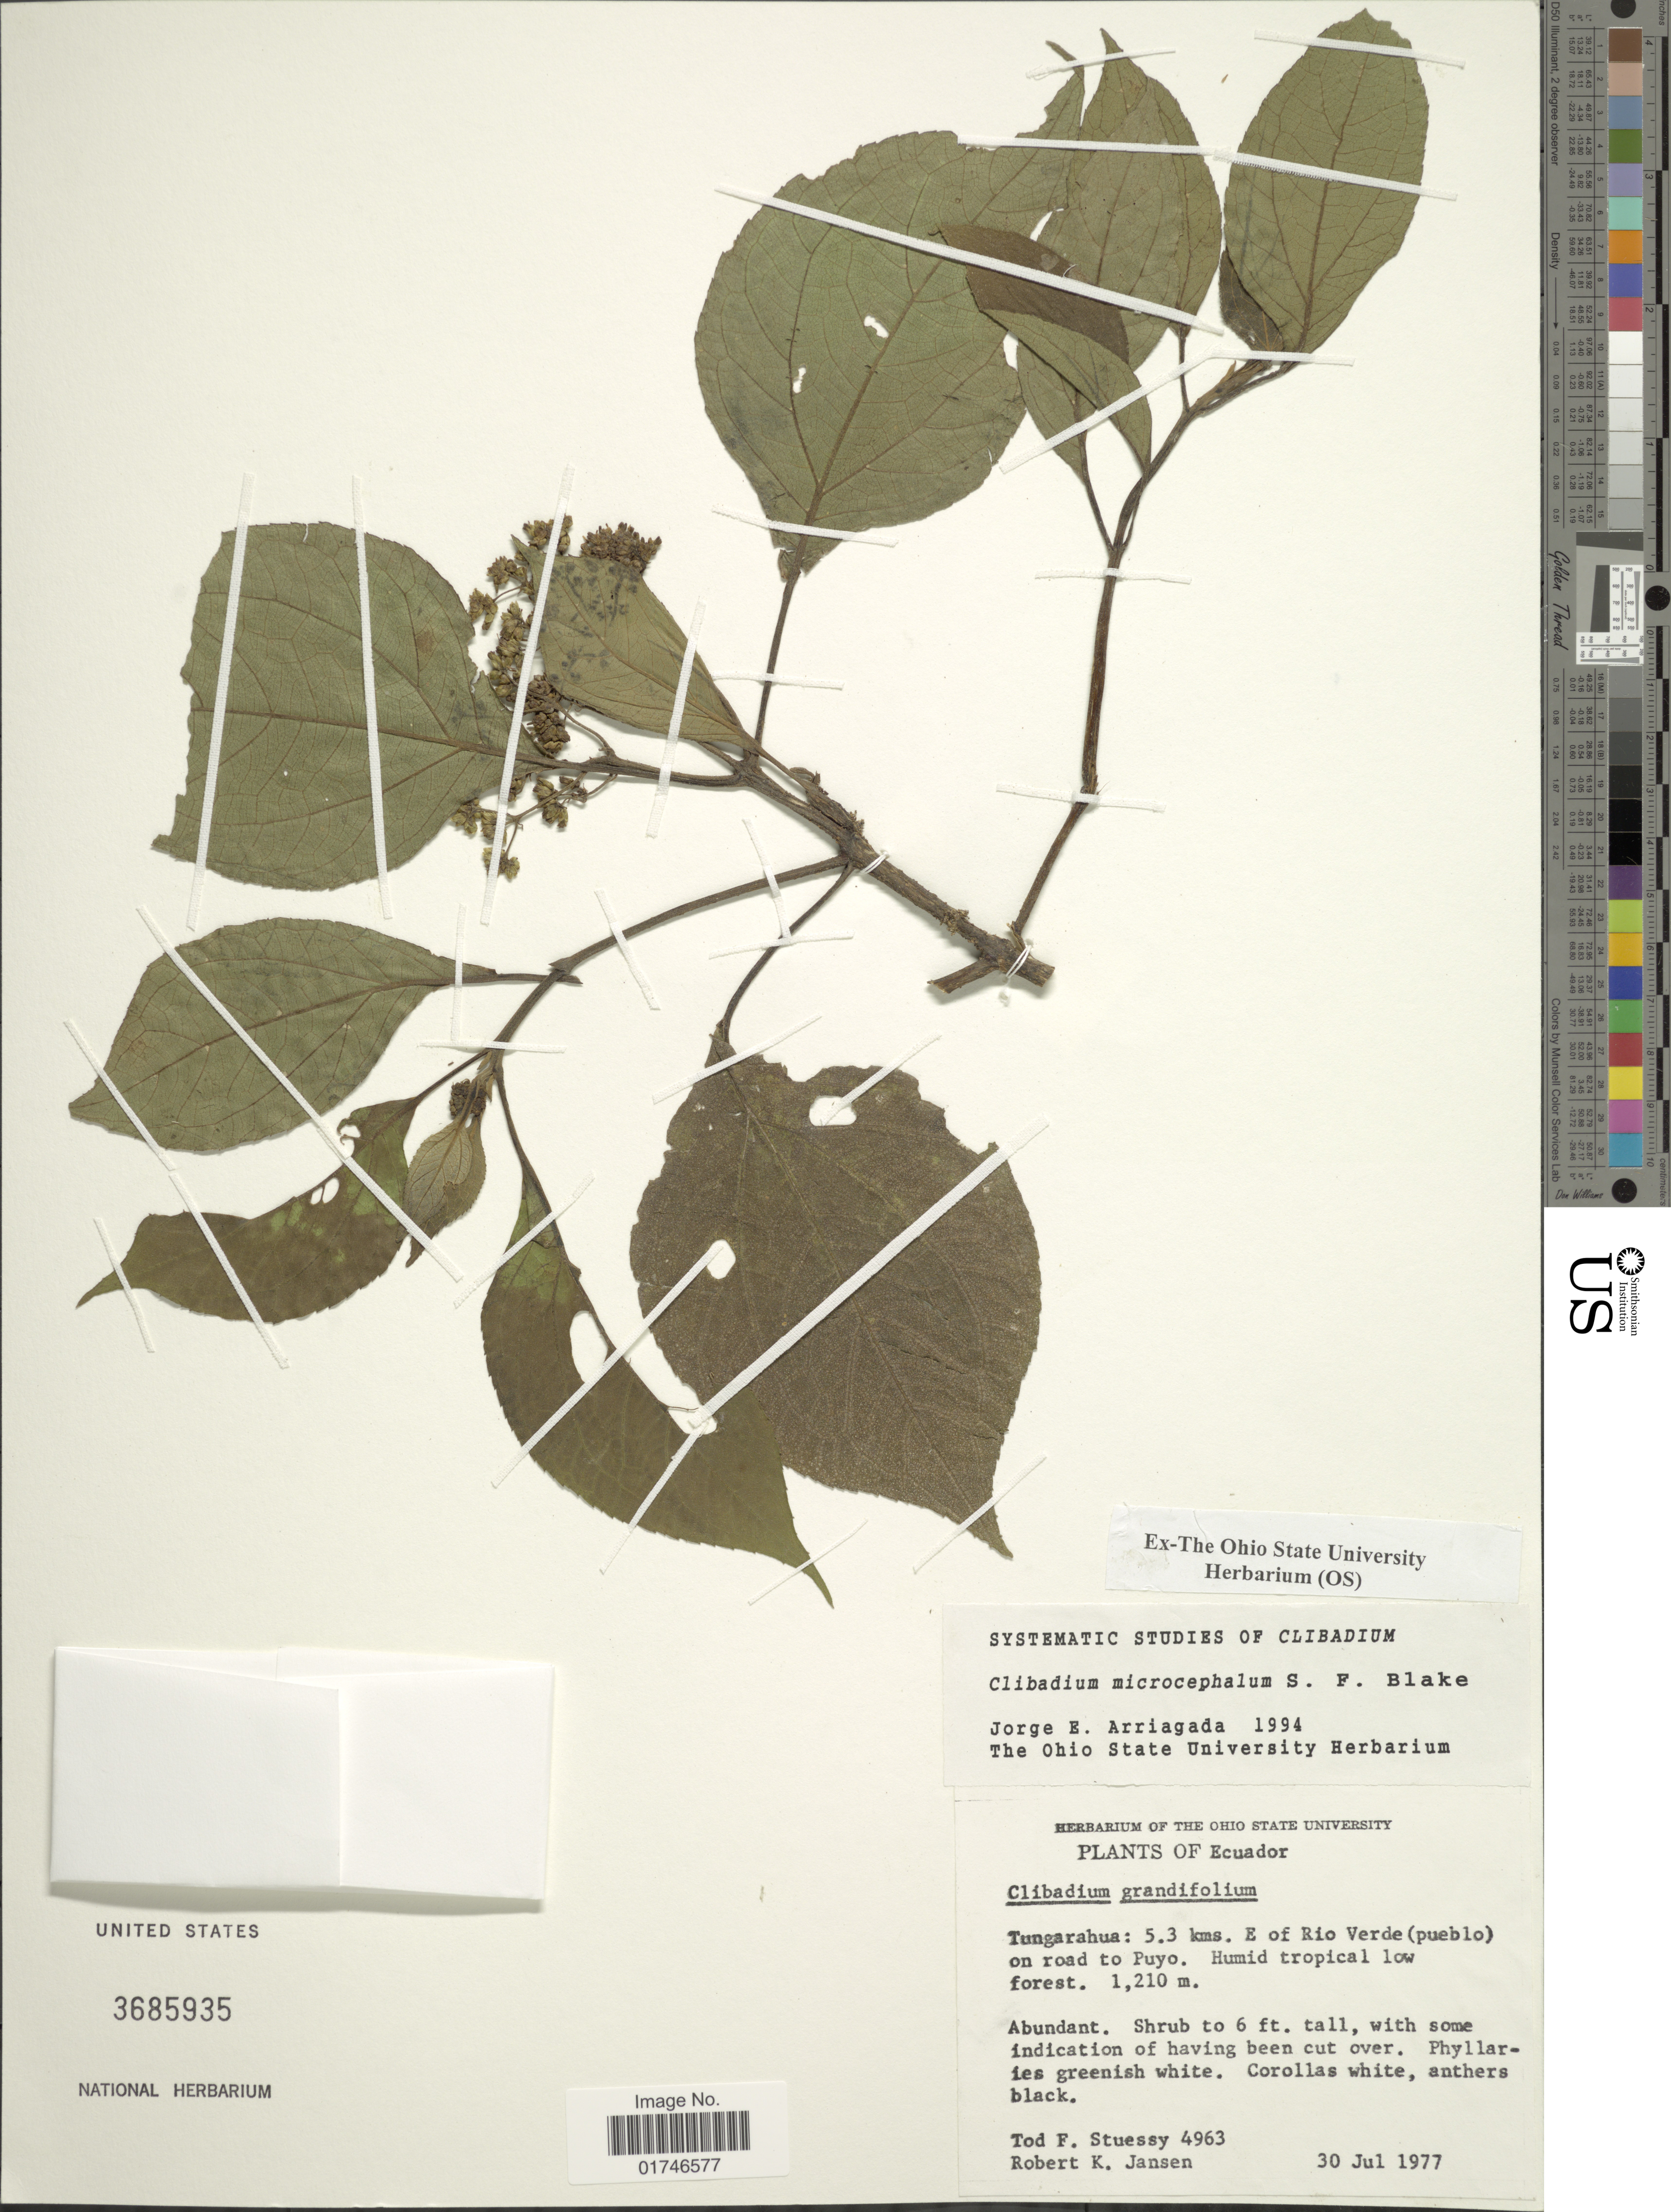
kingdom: Plantae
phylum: Tracheophyta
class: Magnoliopsida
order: Asterales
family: Asteraceae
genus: Clibadium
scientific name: Clibadium microcephalum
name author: S.F. Blake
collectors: T. Stuessy & R. K. Jansen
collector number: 4963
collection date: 1977-07-30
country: Ecuador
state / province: Tungurahua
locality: Tungurahua: 5.3 kms. E. of Rio Verde (pueblo) on road to Puyo.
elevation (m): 1210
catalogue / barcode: US 3685935